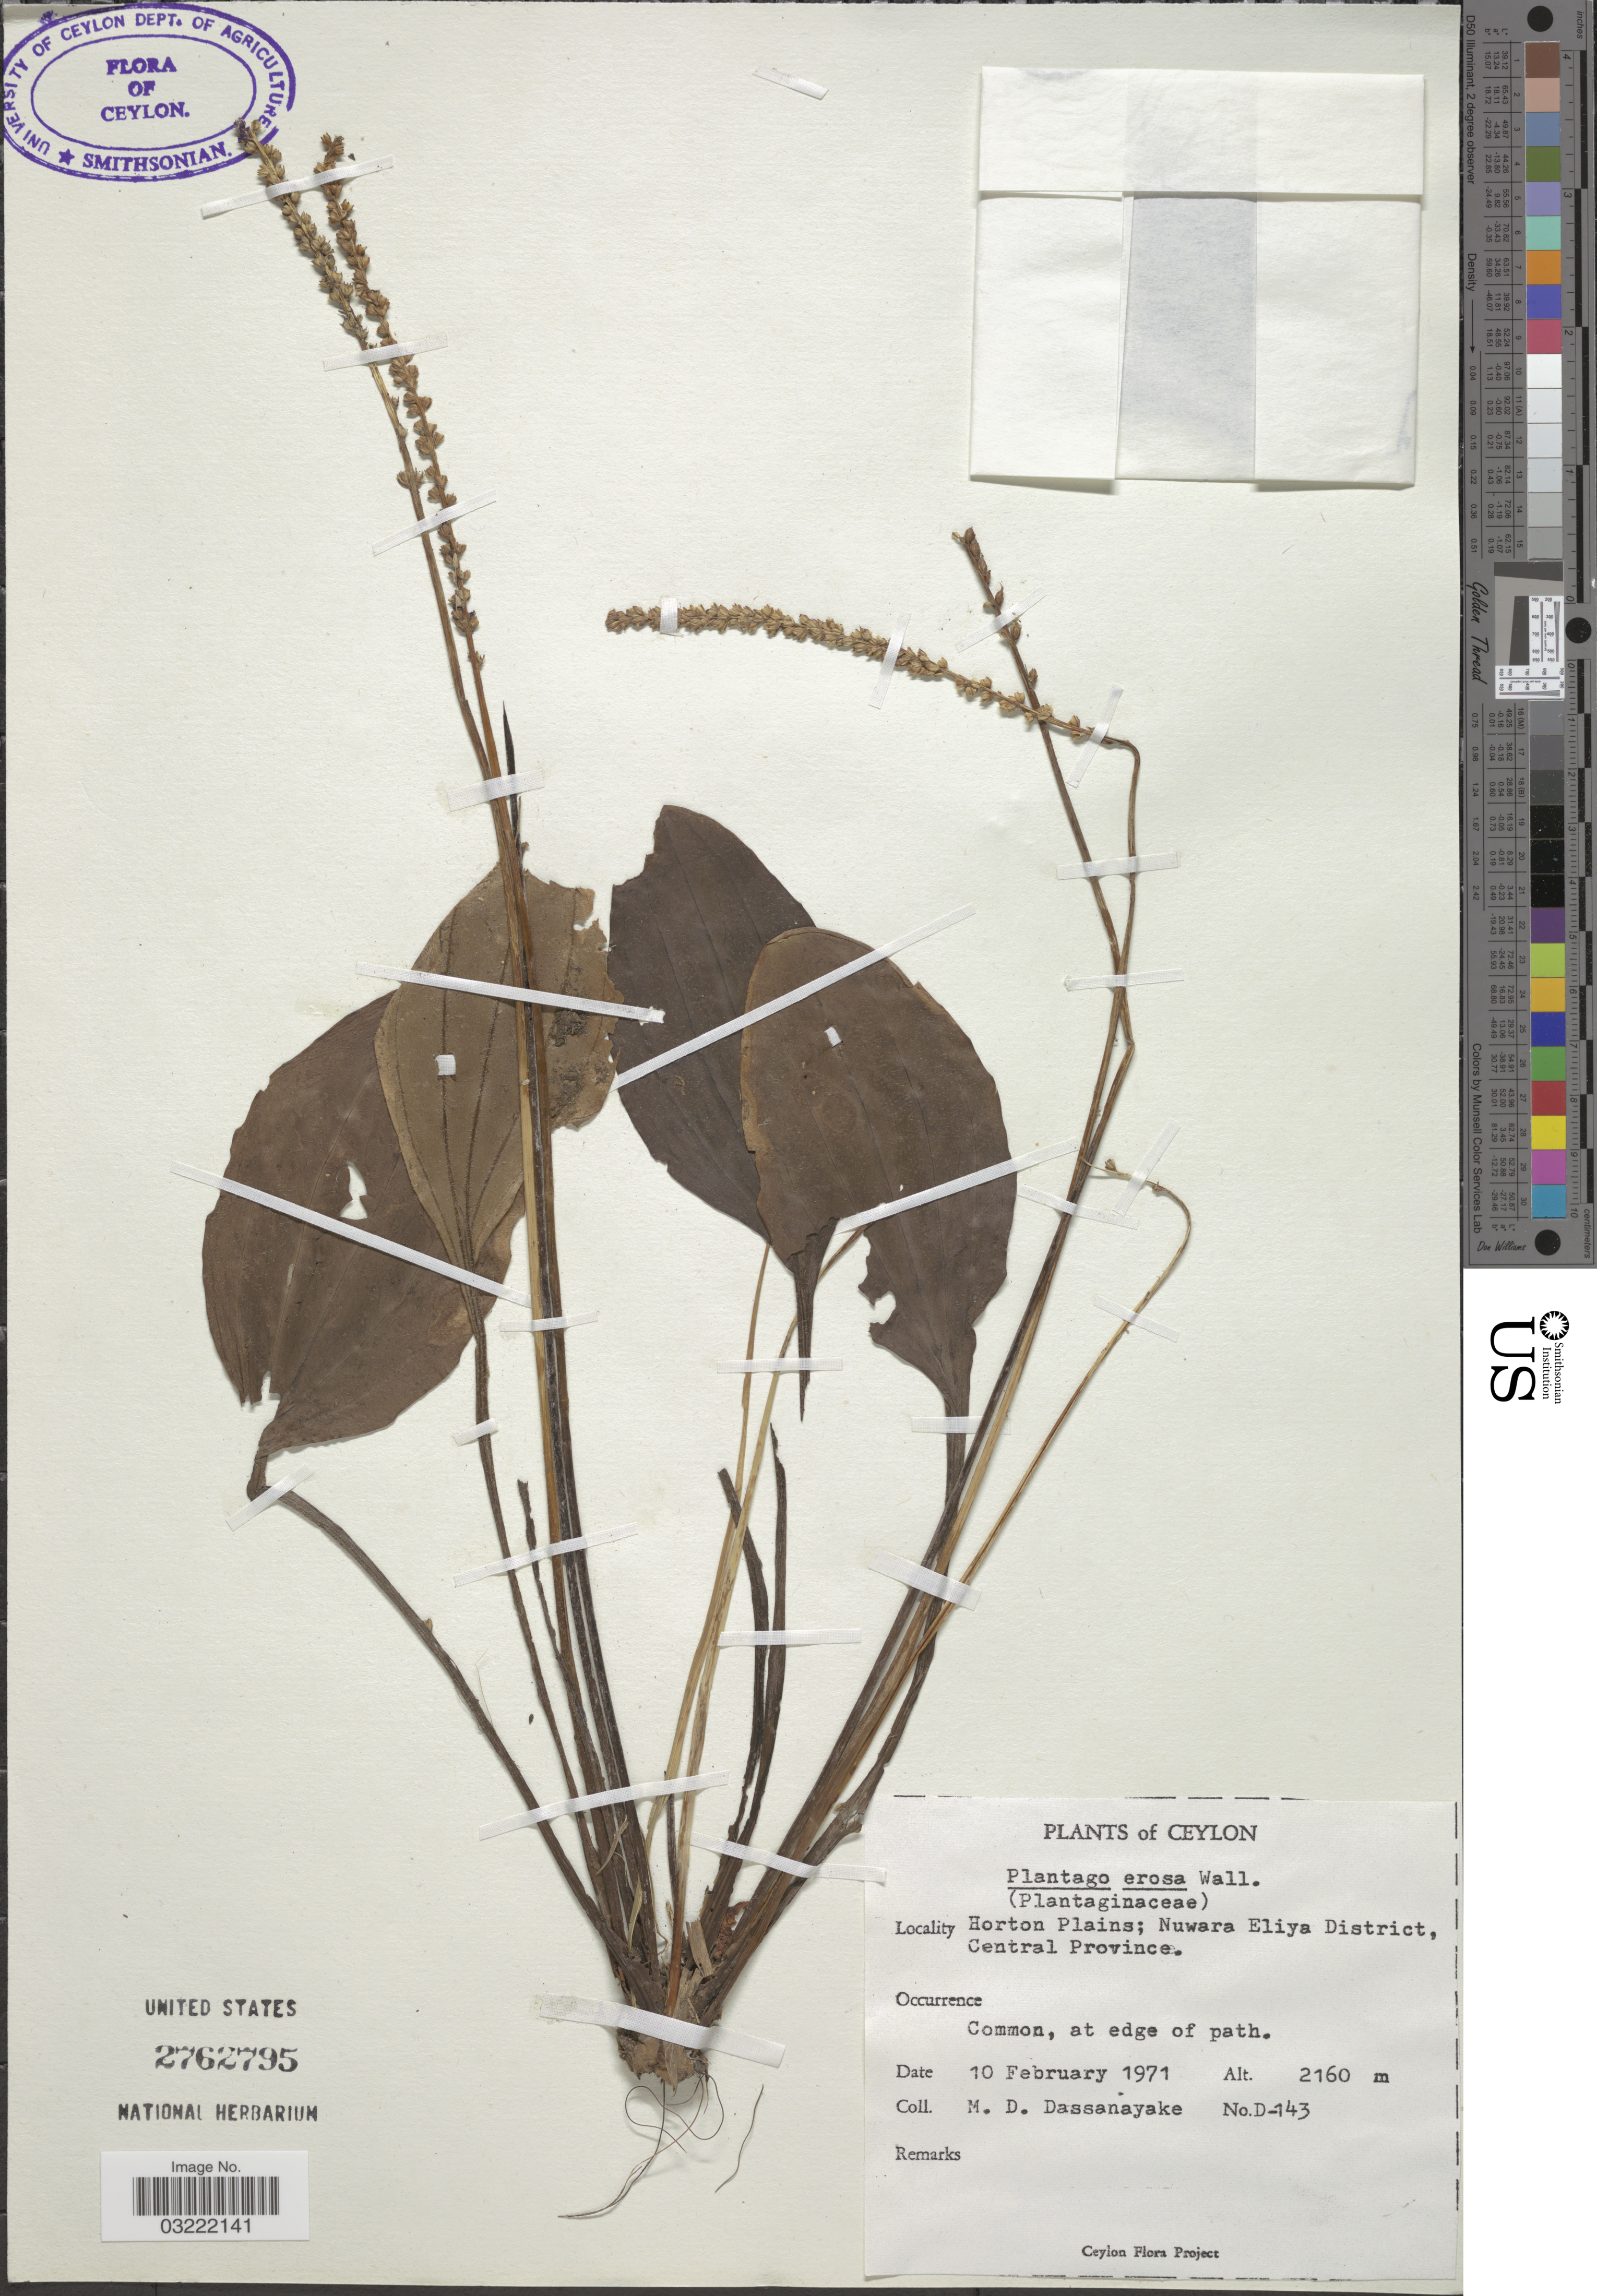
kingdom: Plantae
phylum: Tracheophyta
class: Magnoliopsida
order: Lamiales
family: Plantaginaceae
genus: Plantago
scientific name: Plantago erosa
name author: Wall.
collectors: M. D. Dassanayake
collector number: D-143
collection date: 1971-02-10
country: Sri Lanka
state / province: Central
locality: Ceylon. Horton Plains; Nuwara Eliya District.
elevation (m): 2160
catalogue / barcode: US 2762795